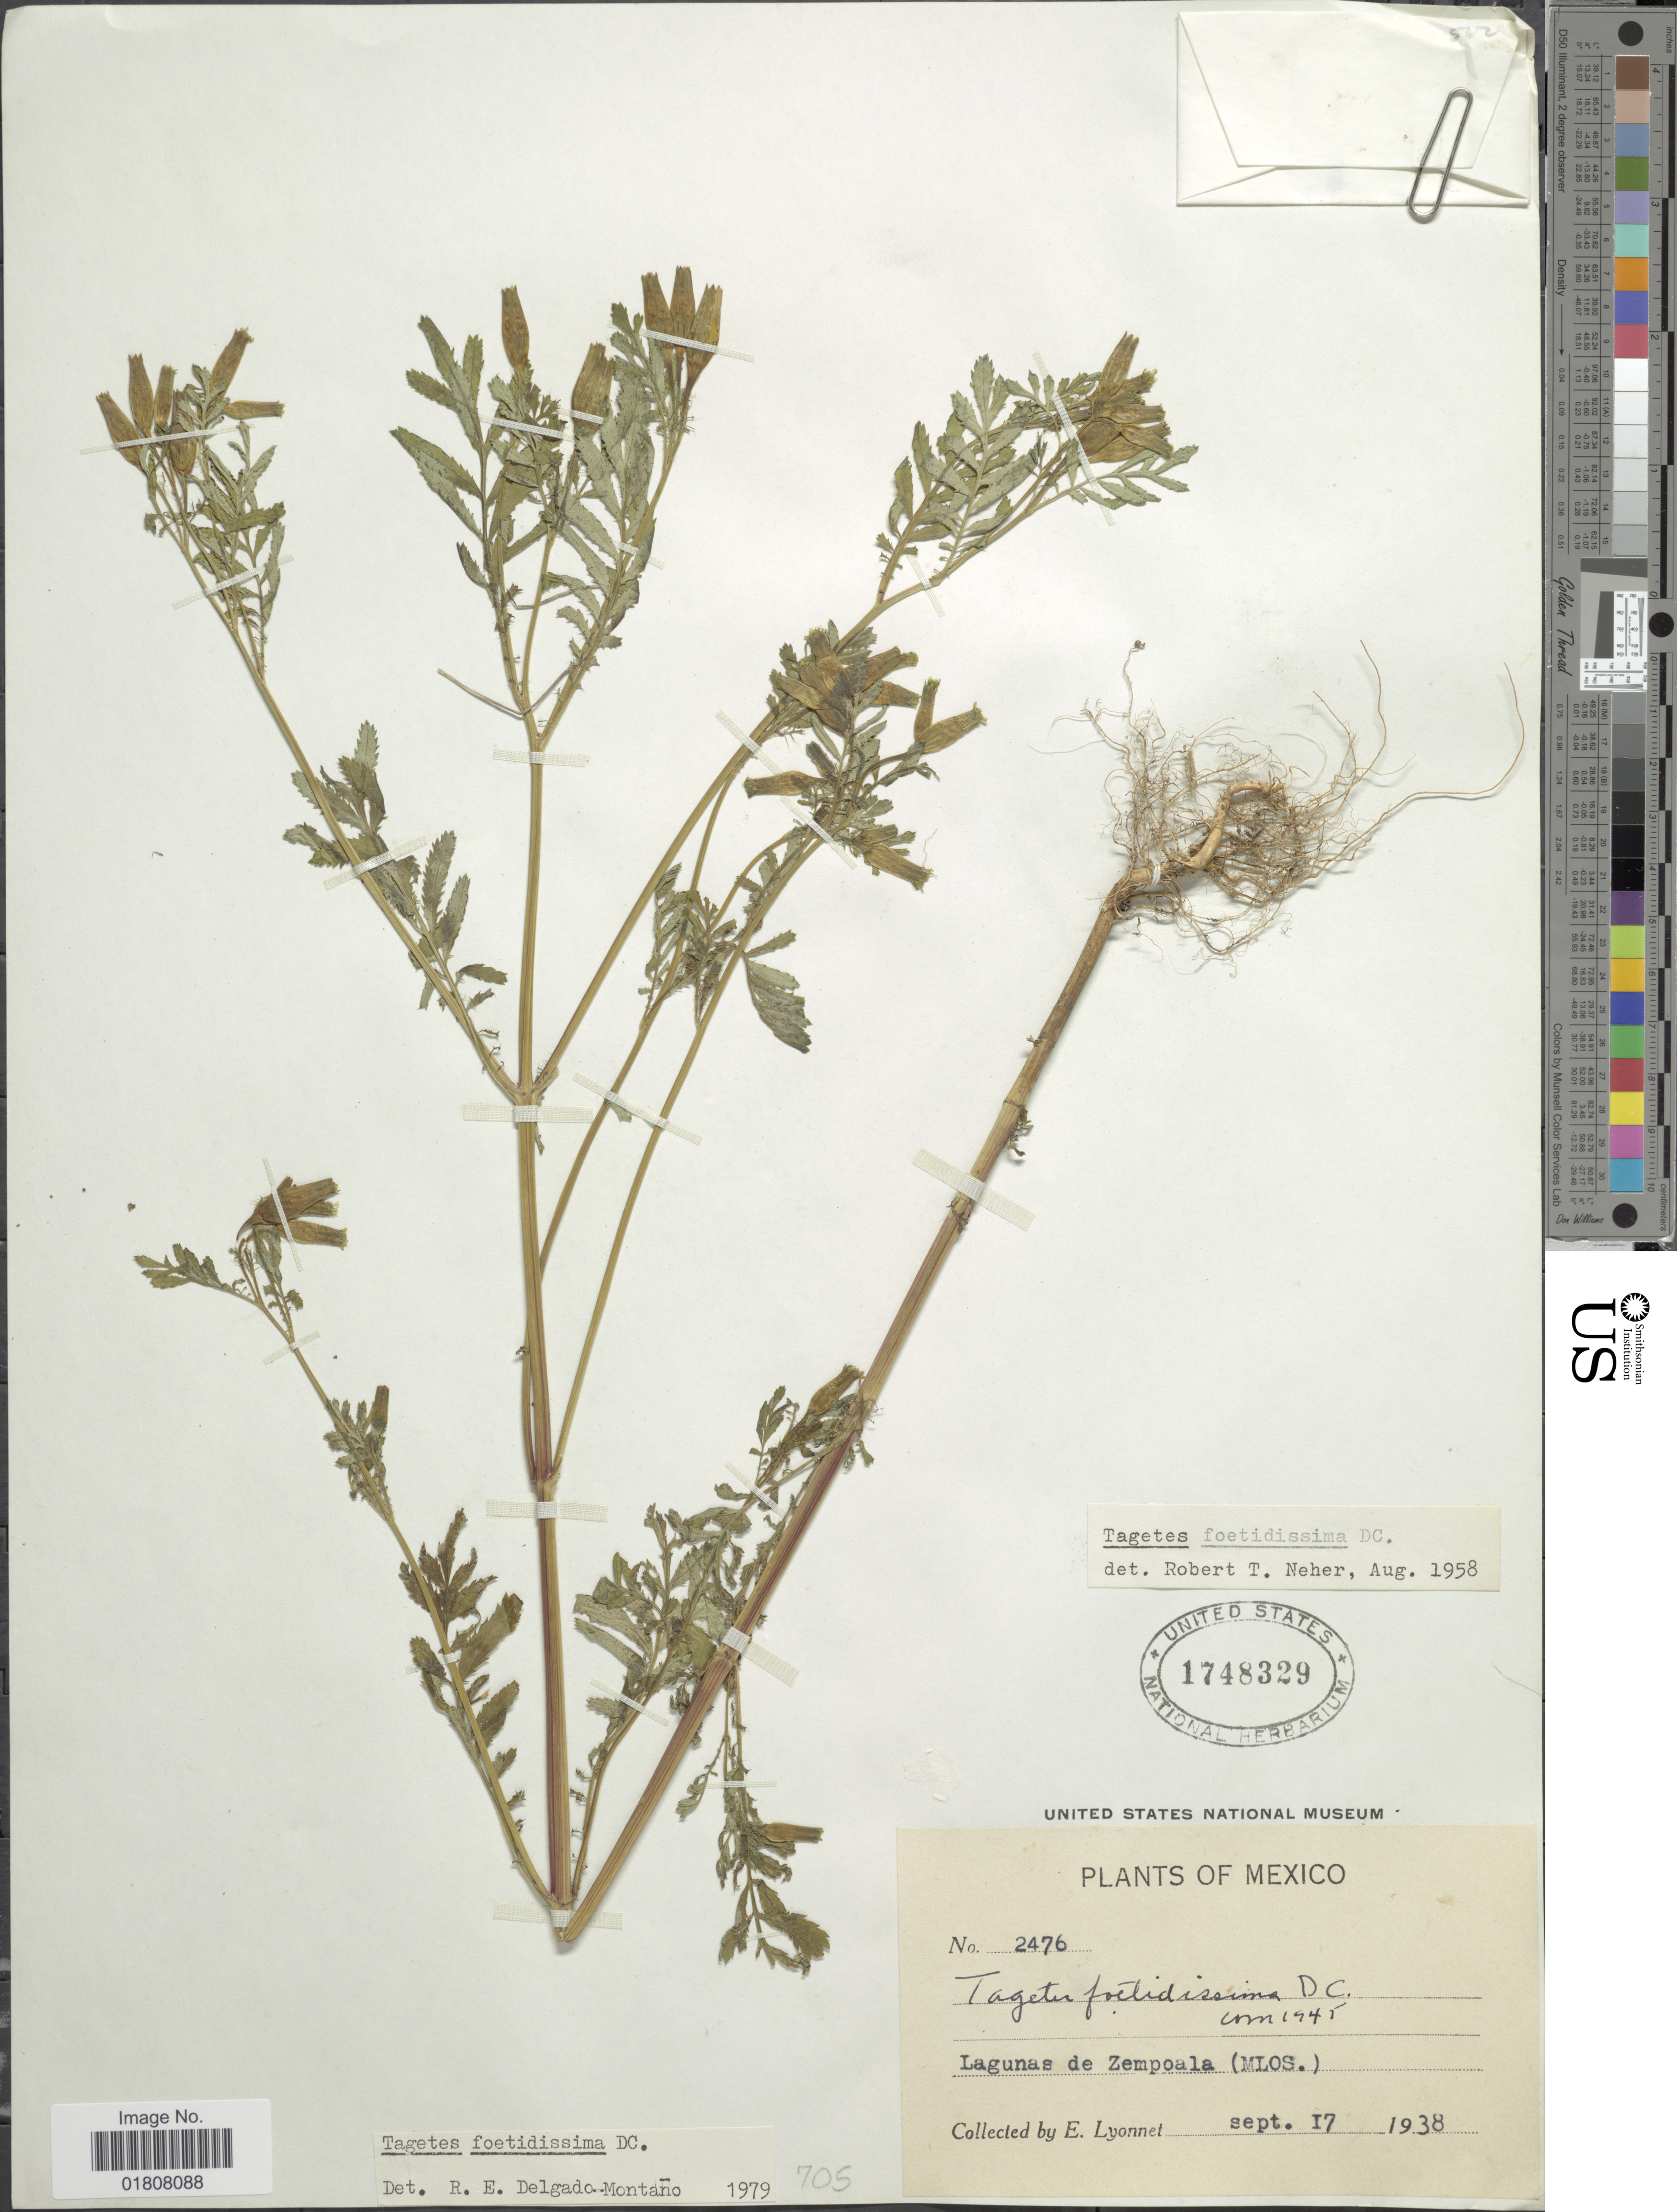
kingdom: Plantae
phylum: Tracheophyta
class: Magnoliopsida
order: Asterales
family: Asteraceae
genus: Tagetes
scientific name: Tagetes foetidissima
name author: DC.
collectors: E. Lyonnet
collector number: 2476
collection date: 1938-09-17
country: Mexico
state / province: Morelos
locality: Lagunas de Zempoala (Mlos.)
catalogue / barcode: US 1748329